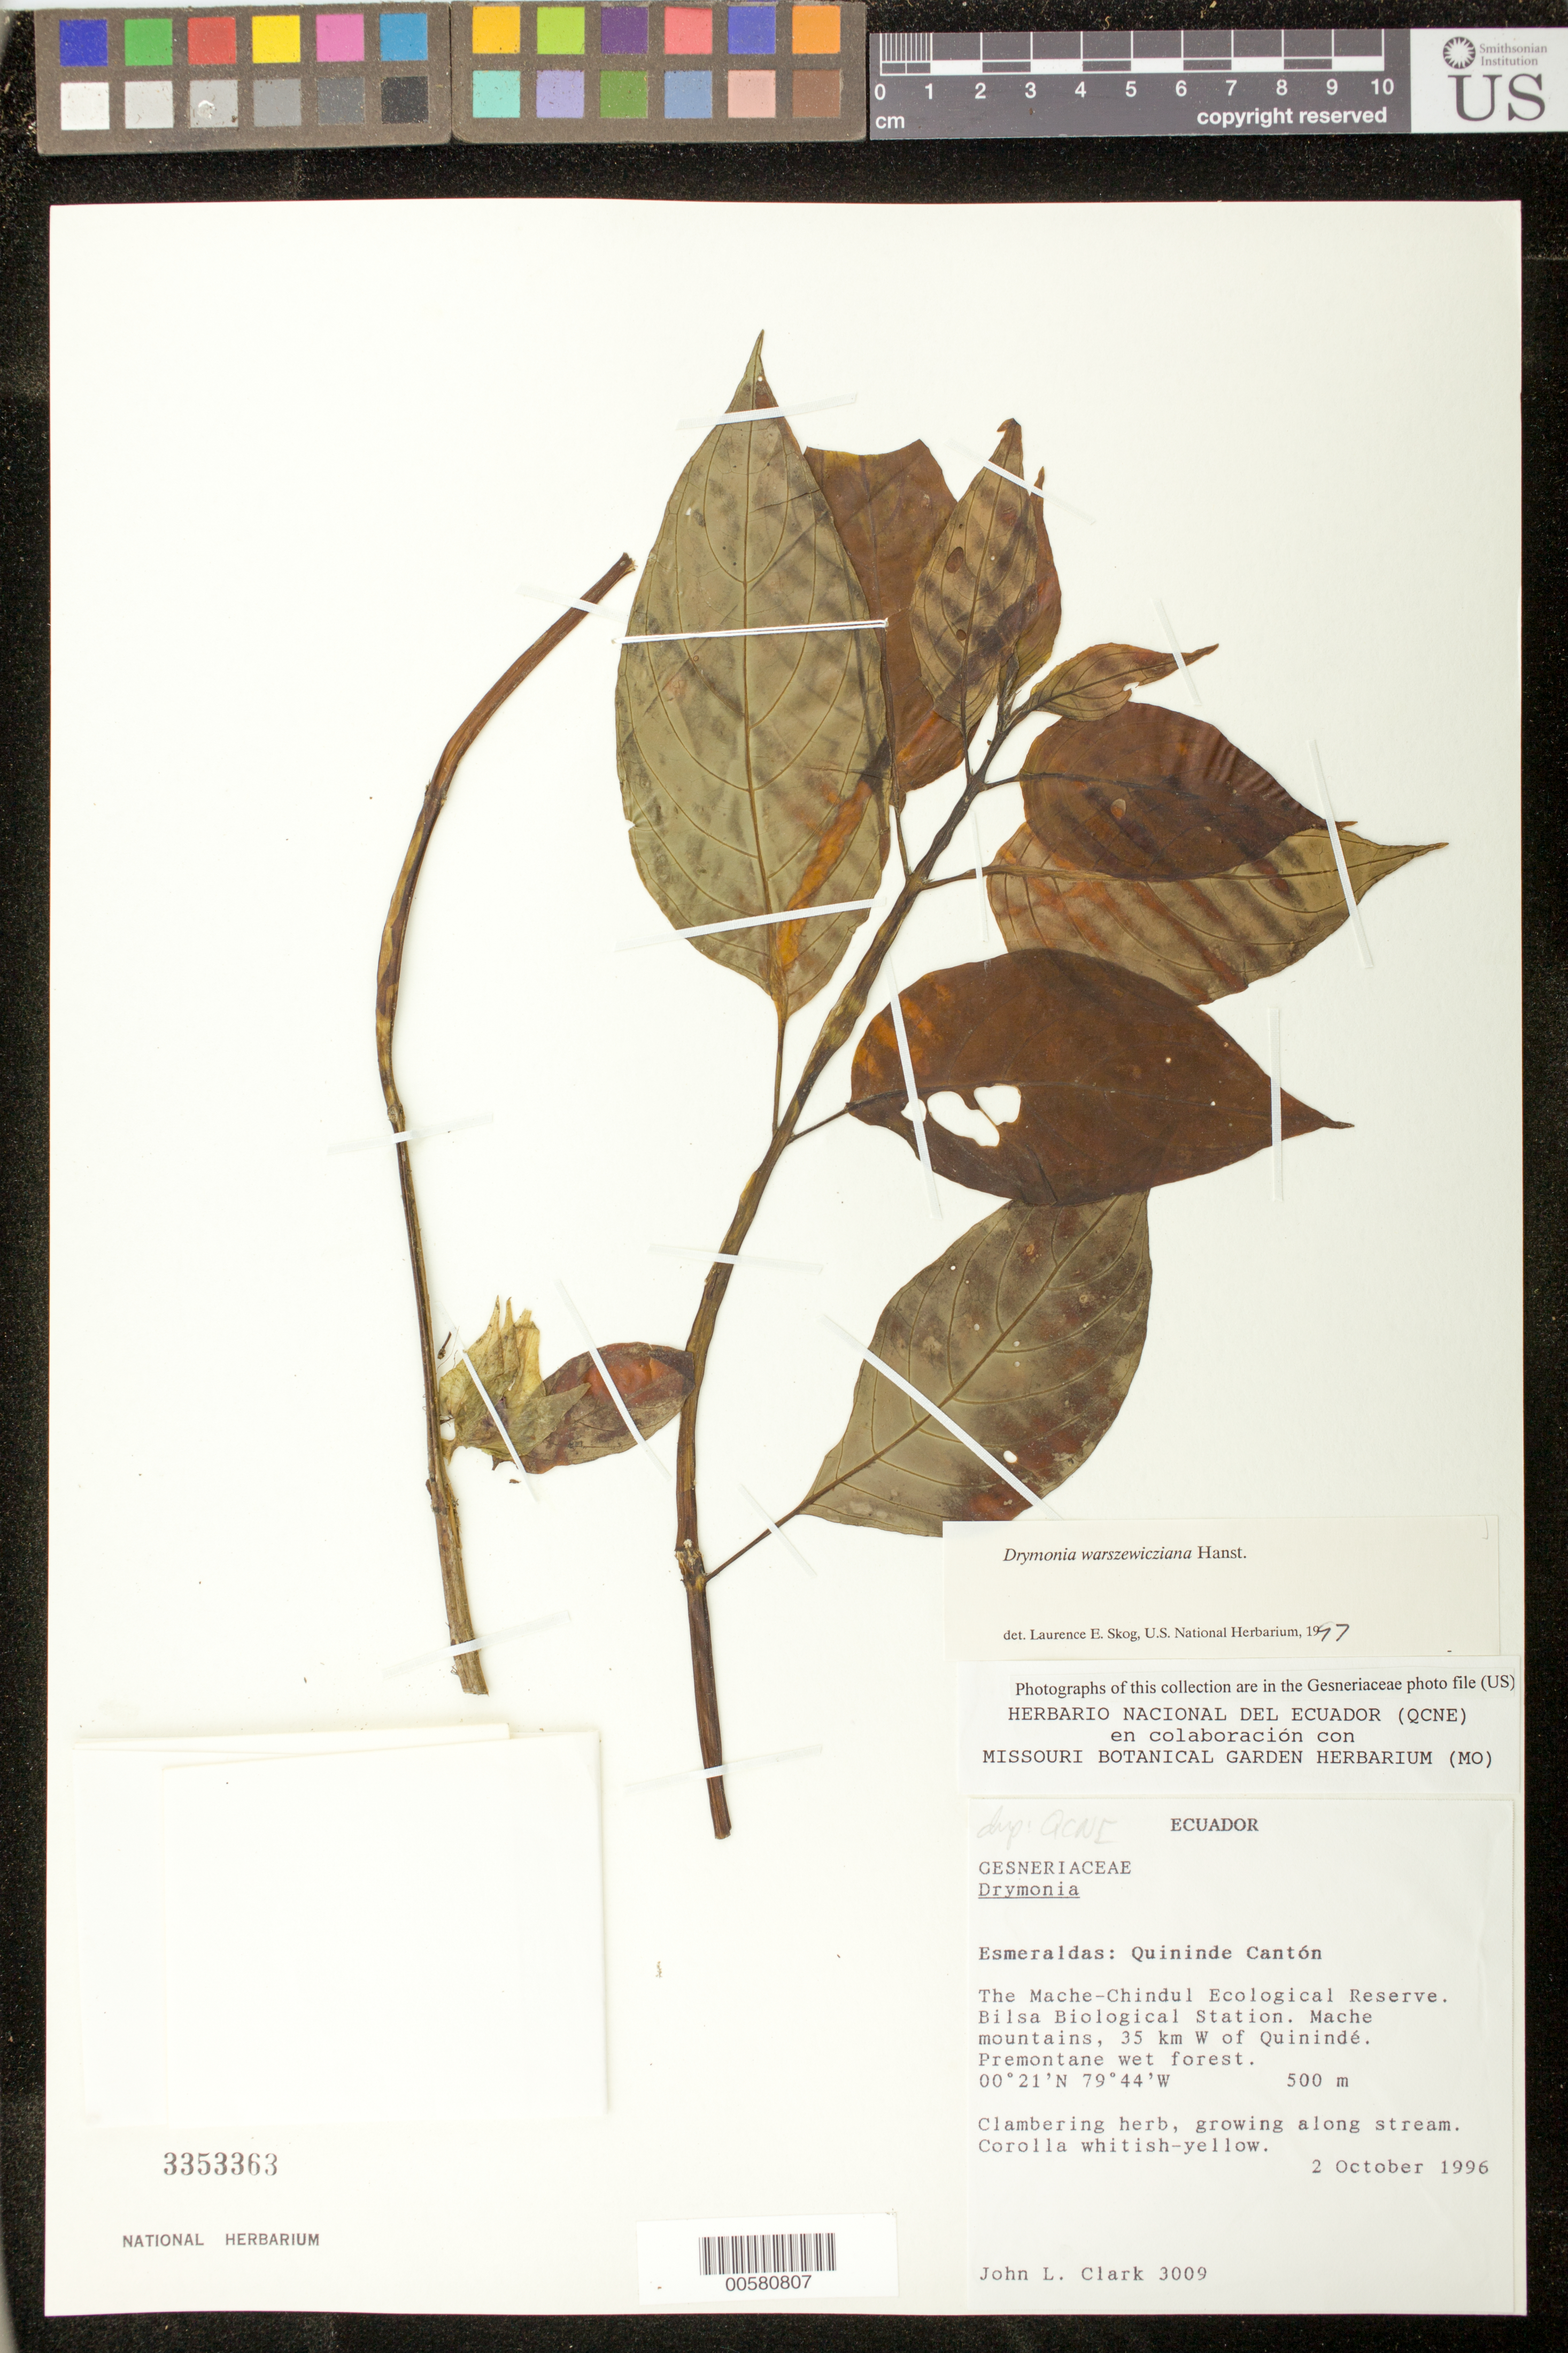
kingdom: Plantae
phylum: Tracheophyta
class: Magnoliopsida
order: Lamiales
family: Gesneriaceae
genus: Drymonia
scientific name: Drymonia warszewicziana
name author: Hanst.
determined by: Skog, Laurence E.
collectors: J. L. Clark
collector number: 3009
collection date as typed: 02 Oct 1996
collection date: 1996-10-02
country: Ecuador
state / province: Esmeraldas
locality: Quininde Cantón. Mache-Chindul Ecological Reserve, Bilsa Biological Station, 35 km W of Quinindé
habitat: Premontane wet forest; growing along stream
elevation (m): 500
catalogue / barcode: US 3353363